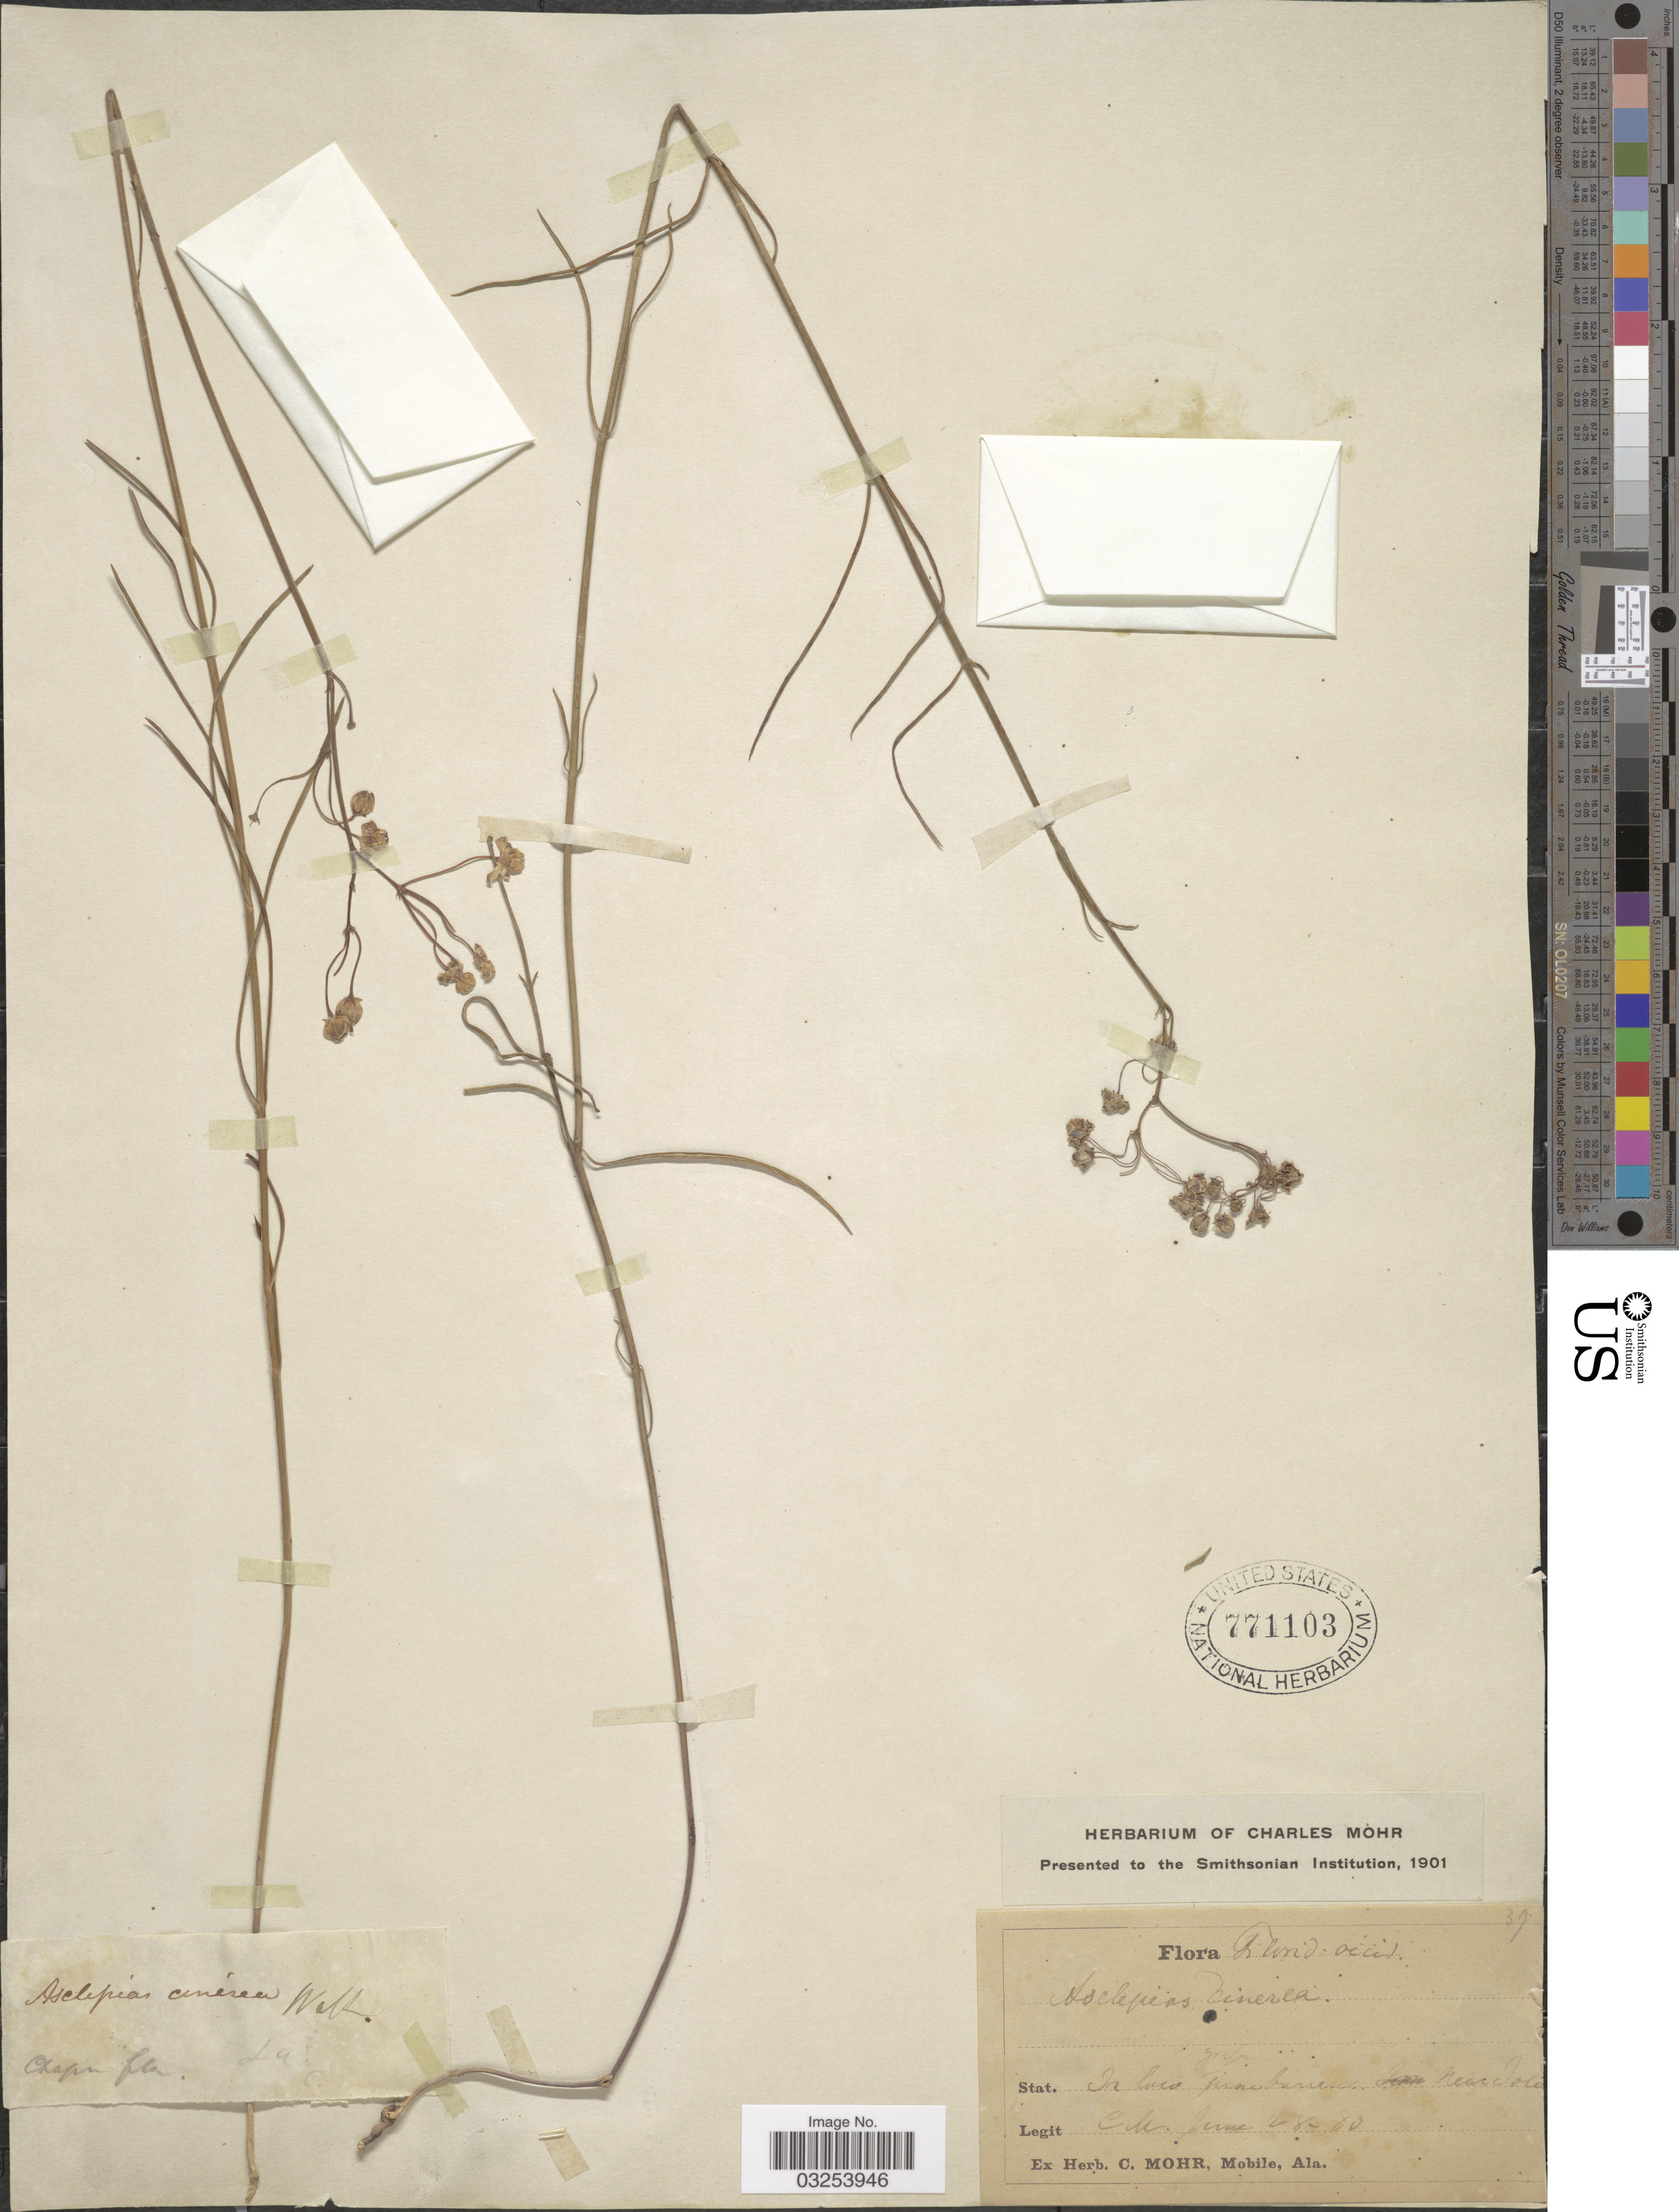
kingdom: Plantae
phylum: Tracheophyta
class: Magnoliopsida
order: Gentianales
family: Apocynaceae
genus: Asclepias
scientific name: Asclepias cinerea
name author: Walter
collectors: Mohr, C. T. (herbarium)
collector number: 39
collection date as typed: Transcribed d/m/y: 28/6/80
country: United States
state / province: Florida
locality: Stat. Near Iola [illegible text]. Florid. occid.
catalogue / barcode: US 771103